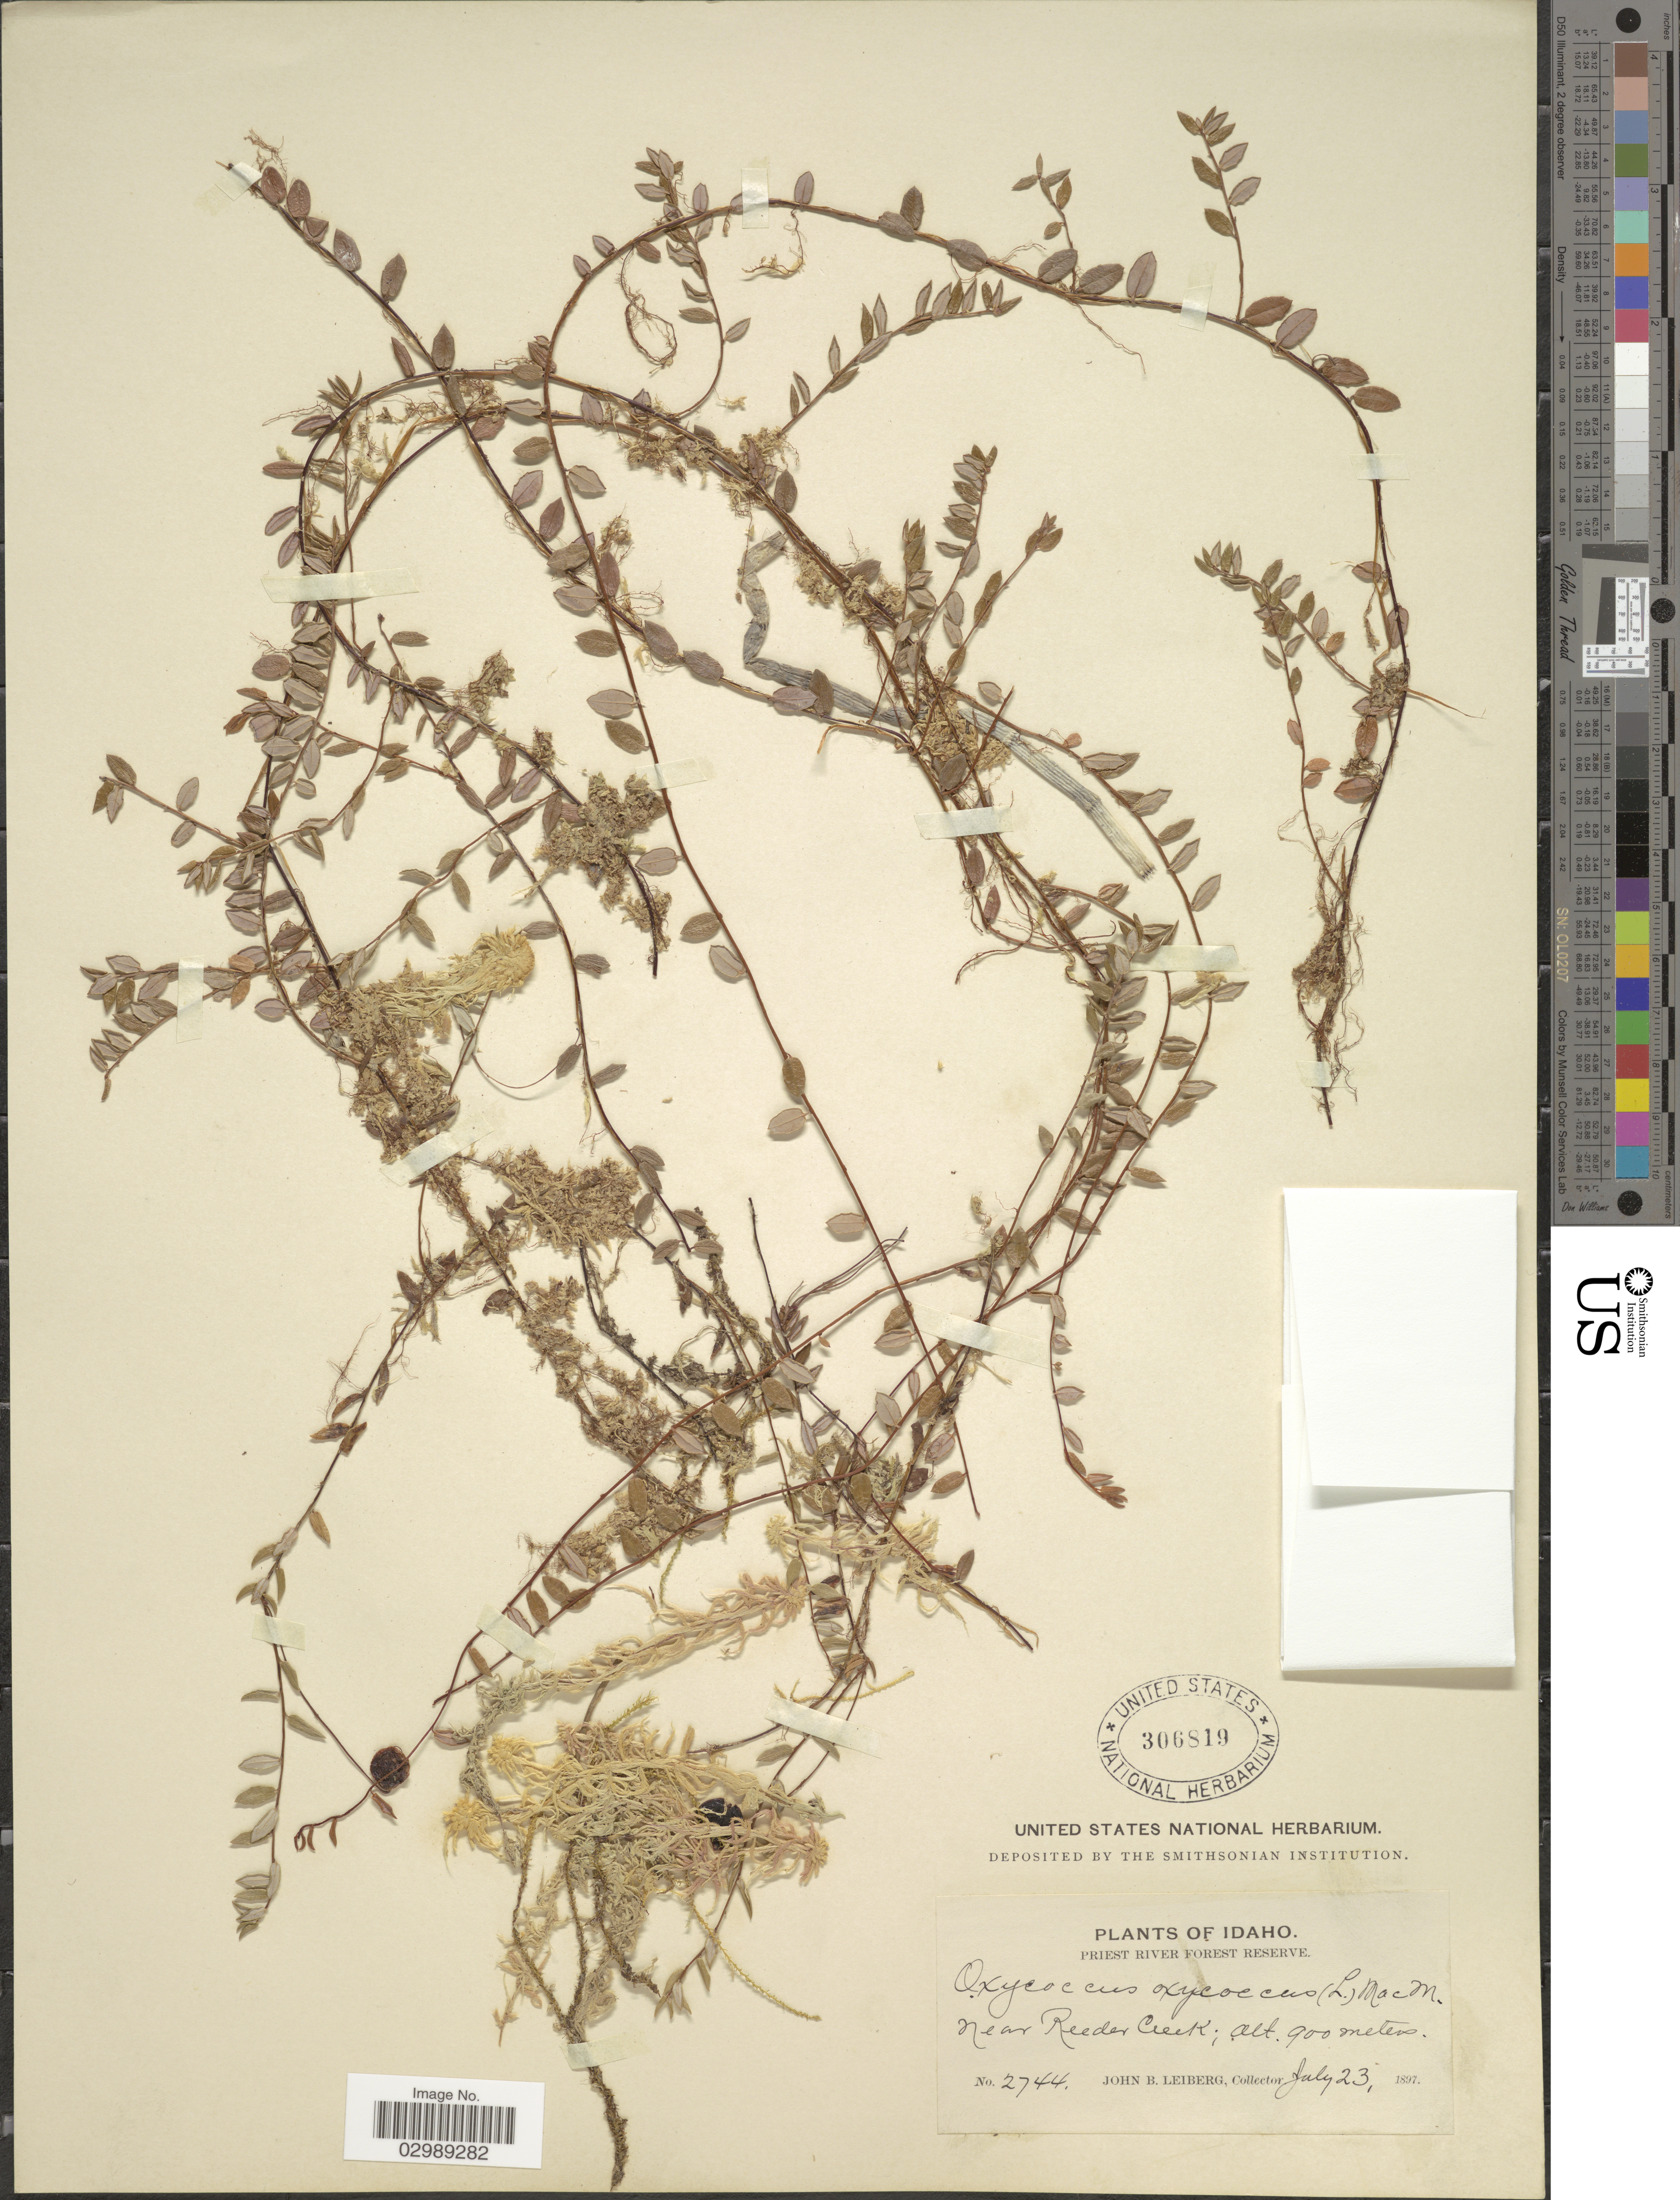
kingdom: Plantae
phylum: Tracheophyta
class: Magnoliopsida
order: Ericales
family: Ericaceae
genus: Vaccinium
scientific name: Vaccinium oxycoccos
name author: L.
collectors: J. B. Leiberg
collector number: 2744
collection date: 1897-07-23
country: United States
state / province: Idaho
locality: Priest River Forest Reserve, Near Reeder Creek.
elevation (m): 900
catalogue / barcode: US 306819